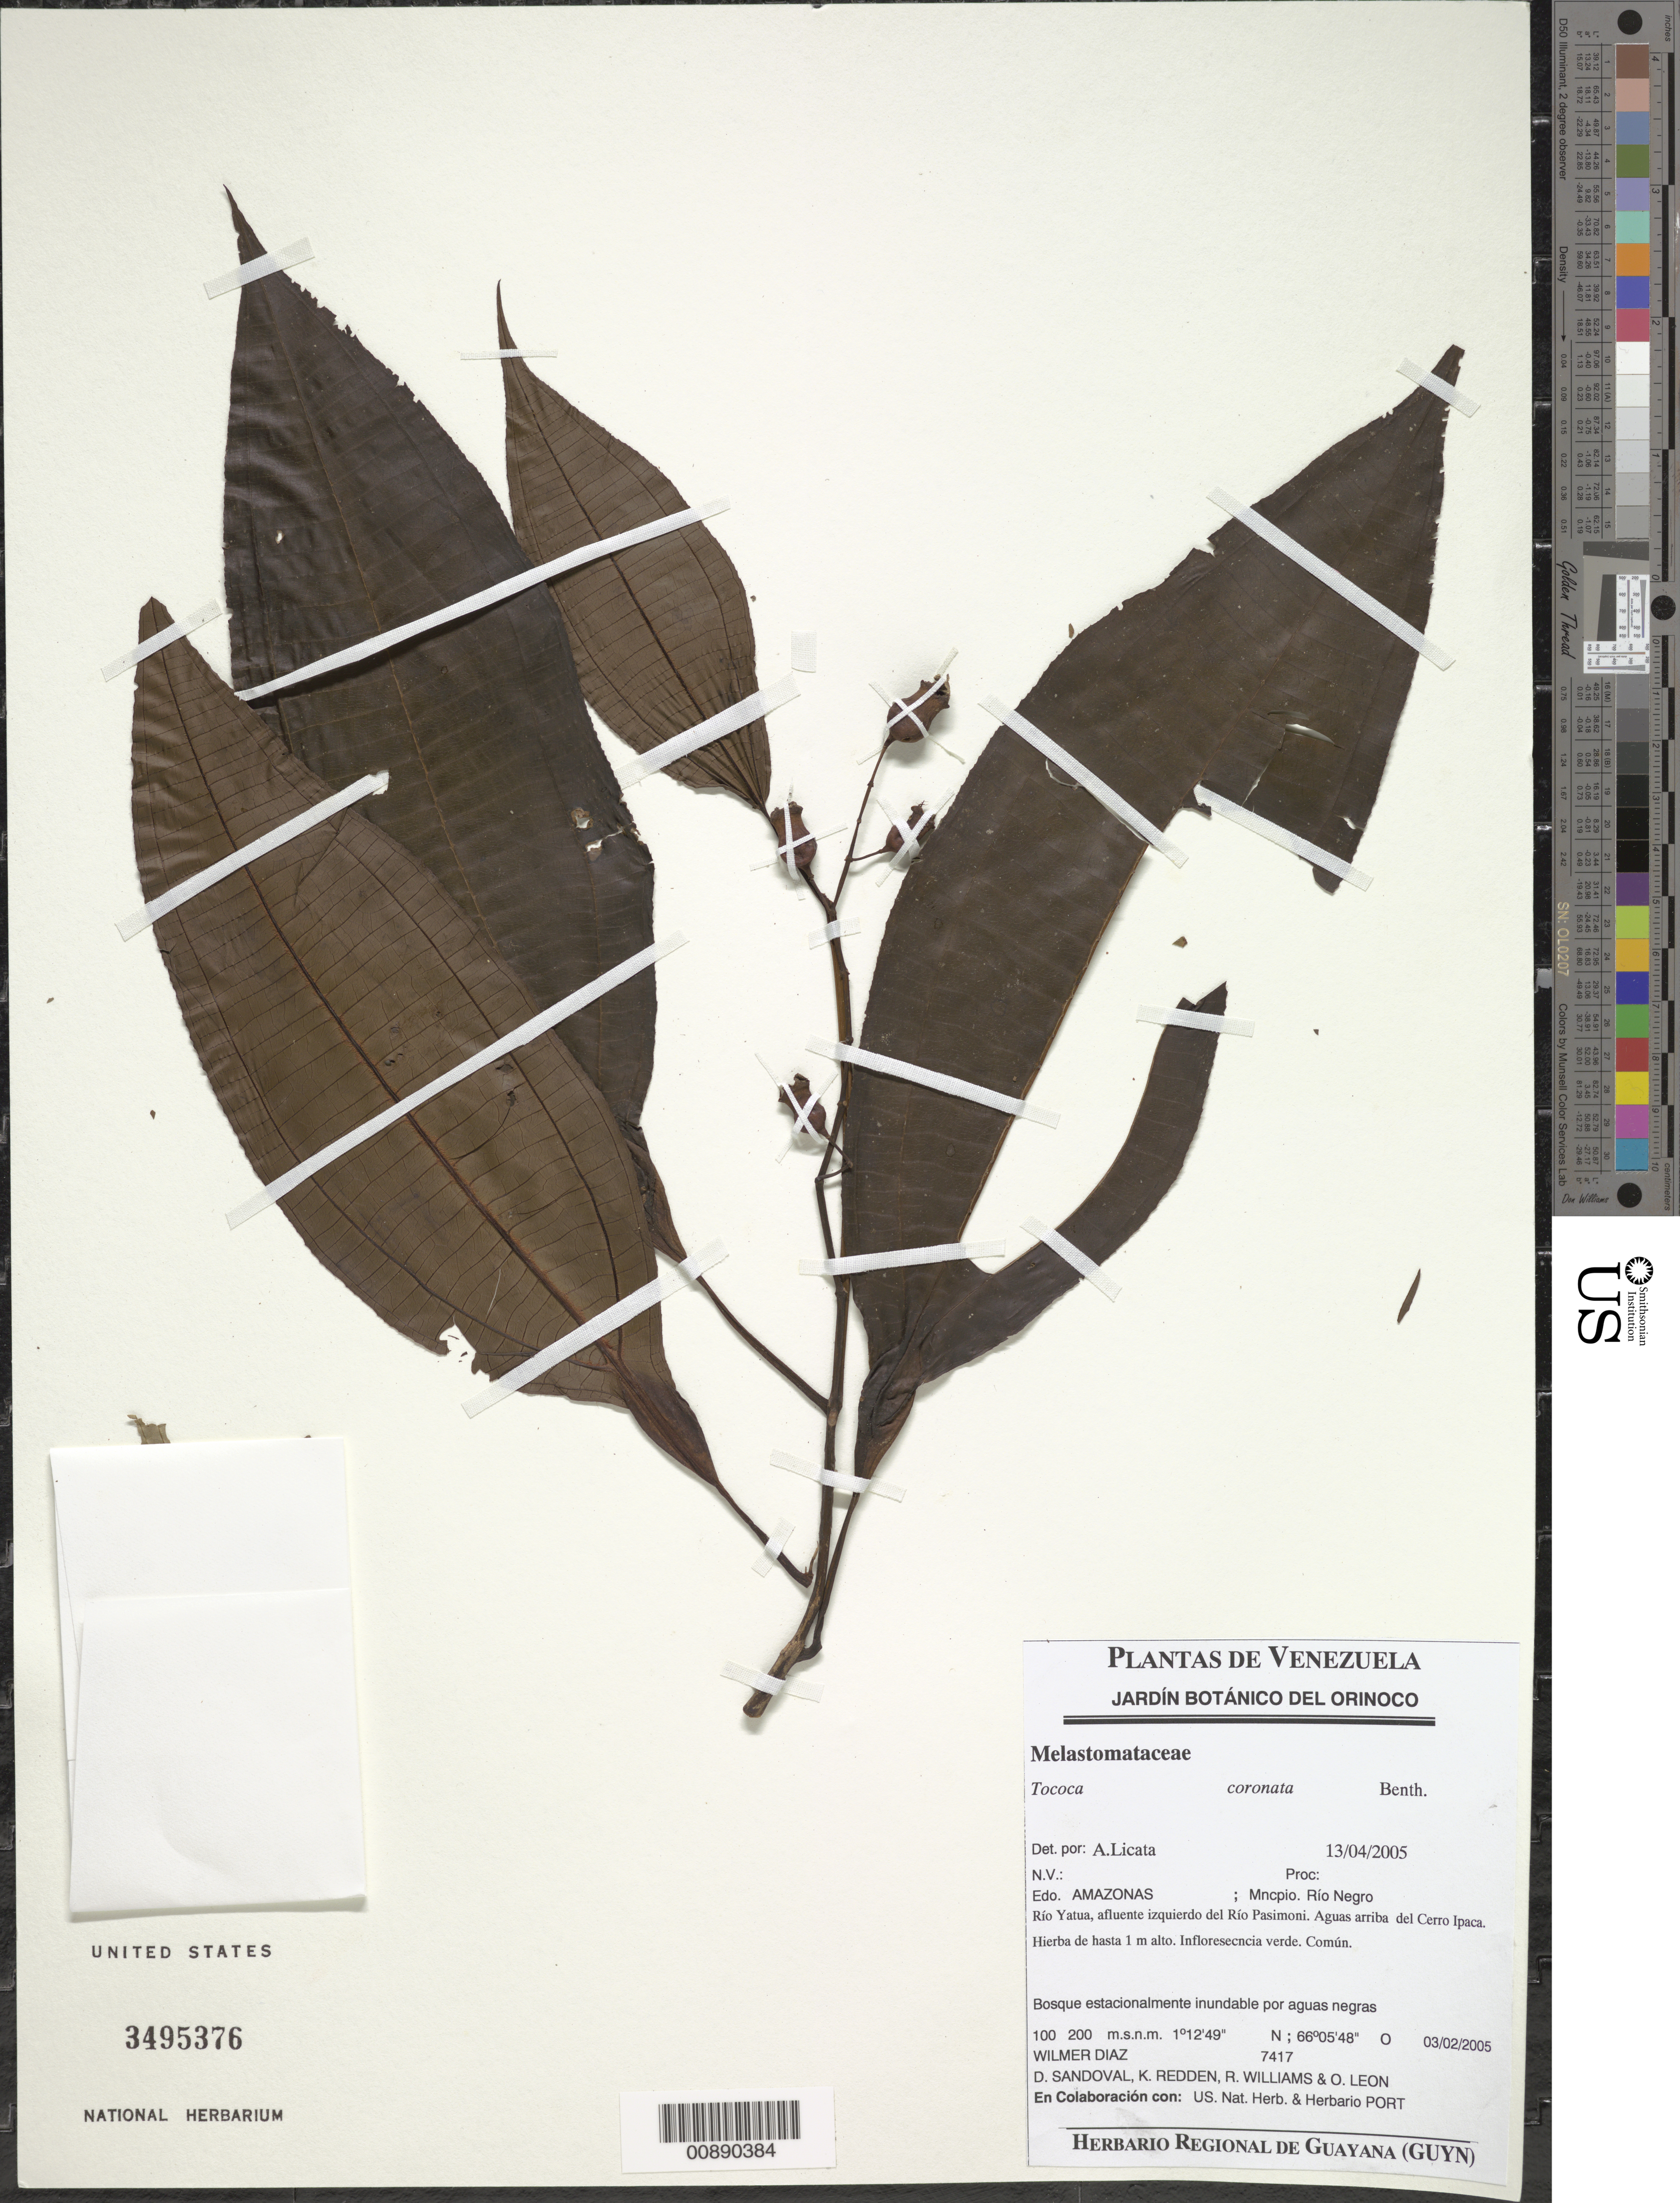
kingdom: Plantae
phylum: Tracheophyta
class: Magnoliopsida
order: Myrtales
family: Melastomataceae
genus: Tococa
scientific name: Tococa coronata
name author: Benth.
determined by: Licata, A., (PORT), Univ. Nac. Exp. de los Llanos Ezequiel Zamora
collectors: W. Díaz P., D. Sandoval, K. M. Redden, R. Williams & O. León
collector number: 7417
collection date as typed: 3-Feb-05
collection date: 2005-02-03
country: Venezuela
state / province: Amazonas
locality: Mun. Río Negro, Río Yatua, afluente del Río Pasimoni, Cerro Ipaca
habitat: Bosque estacionalmente inundable por aguas negras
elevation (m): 100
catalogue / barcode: US 3495376